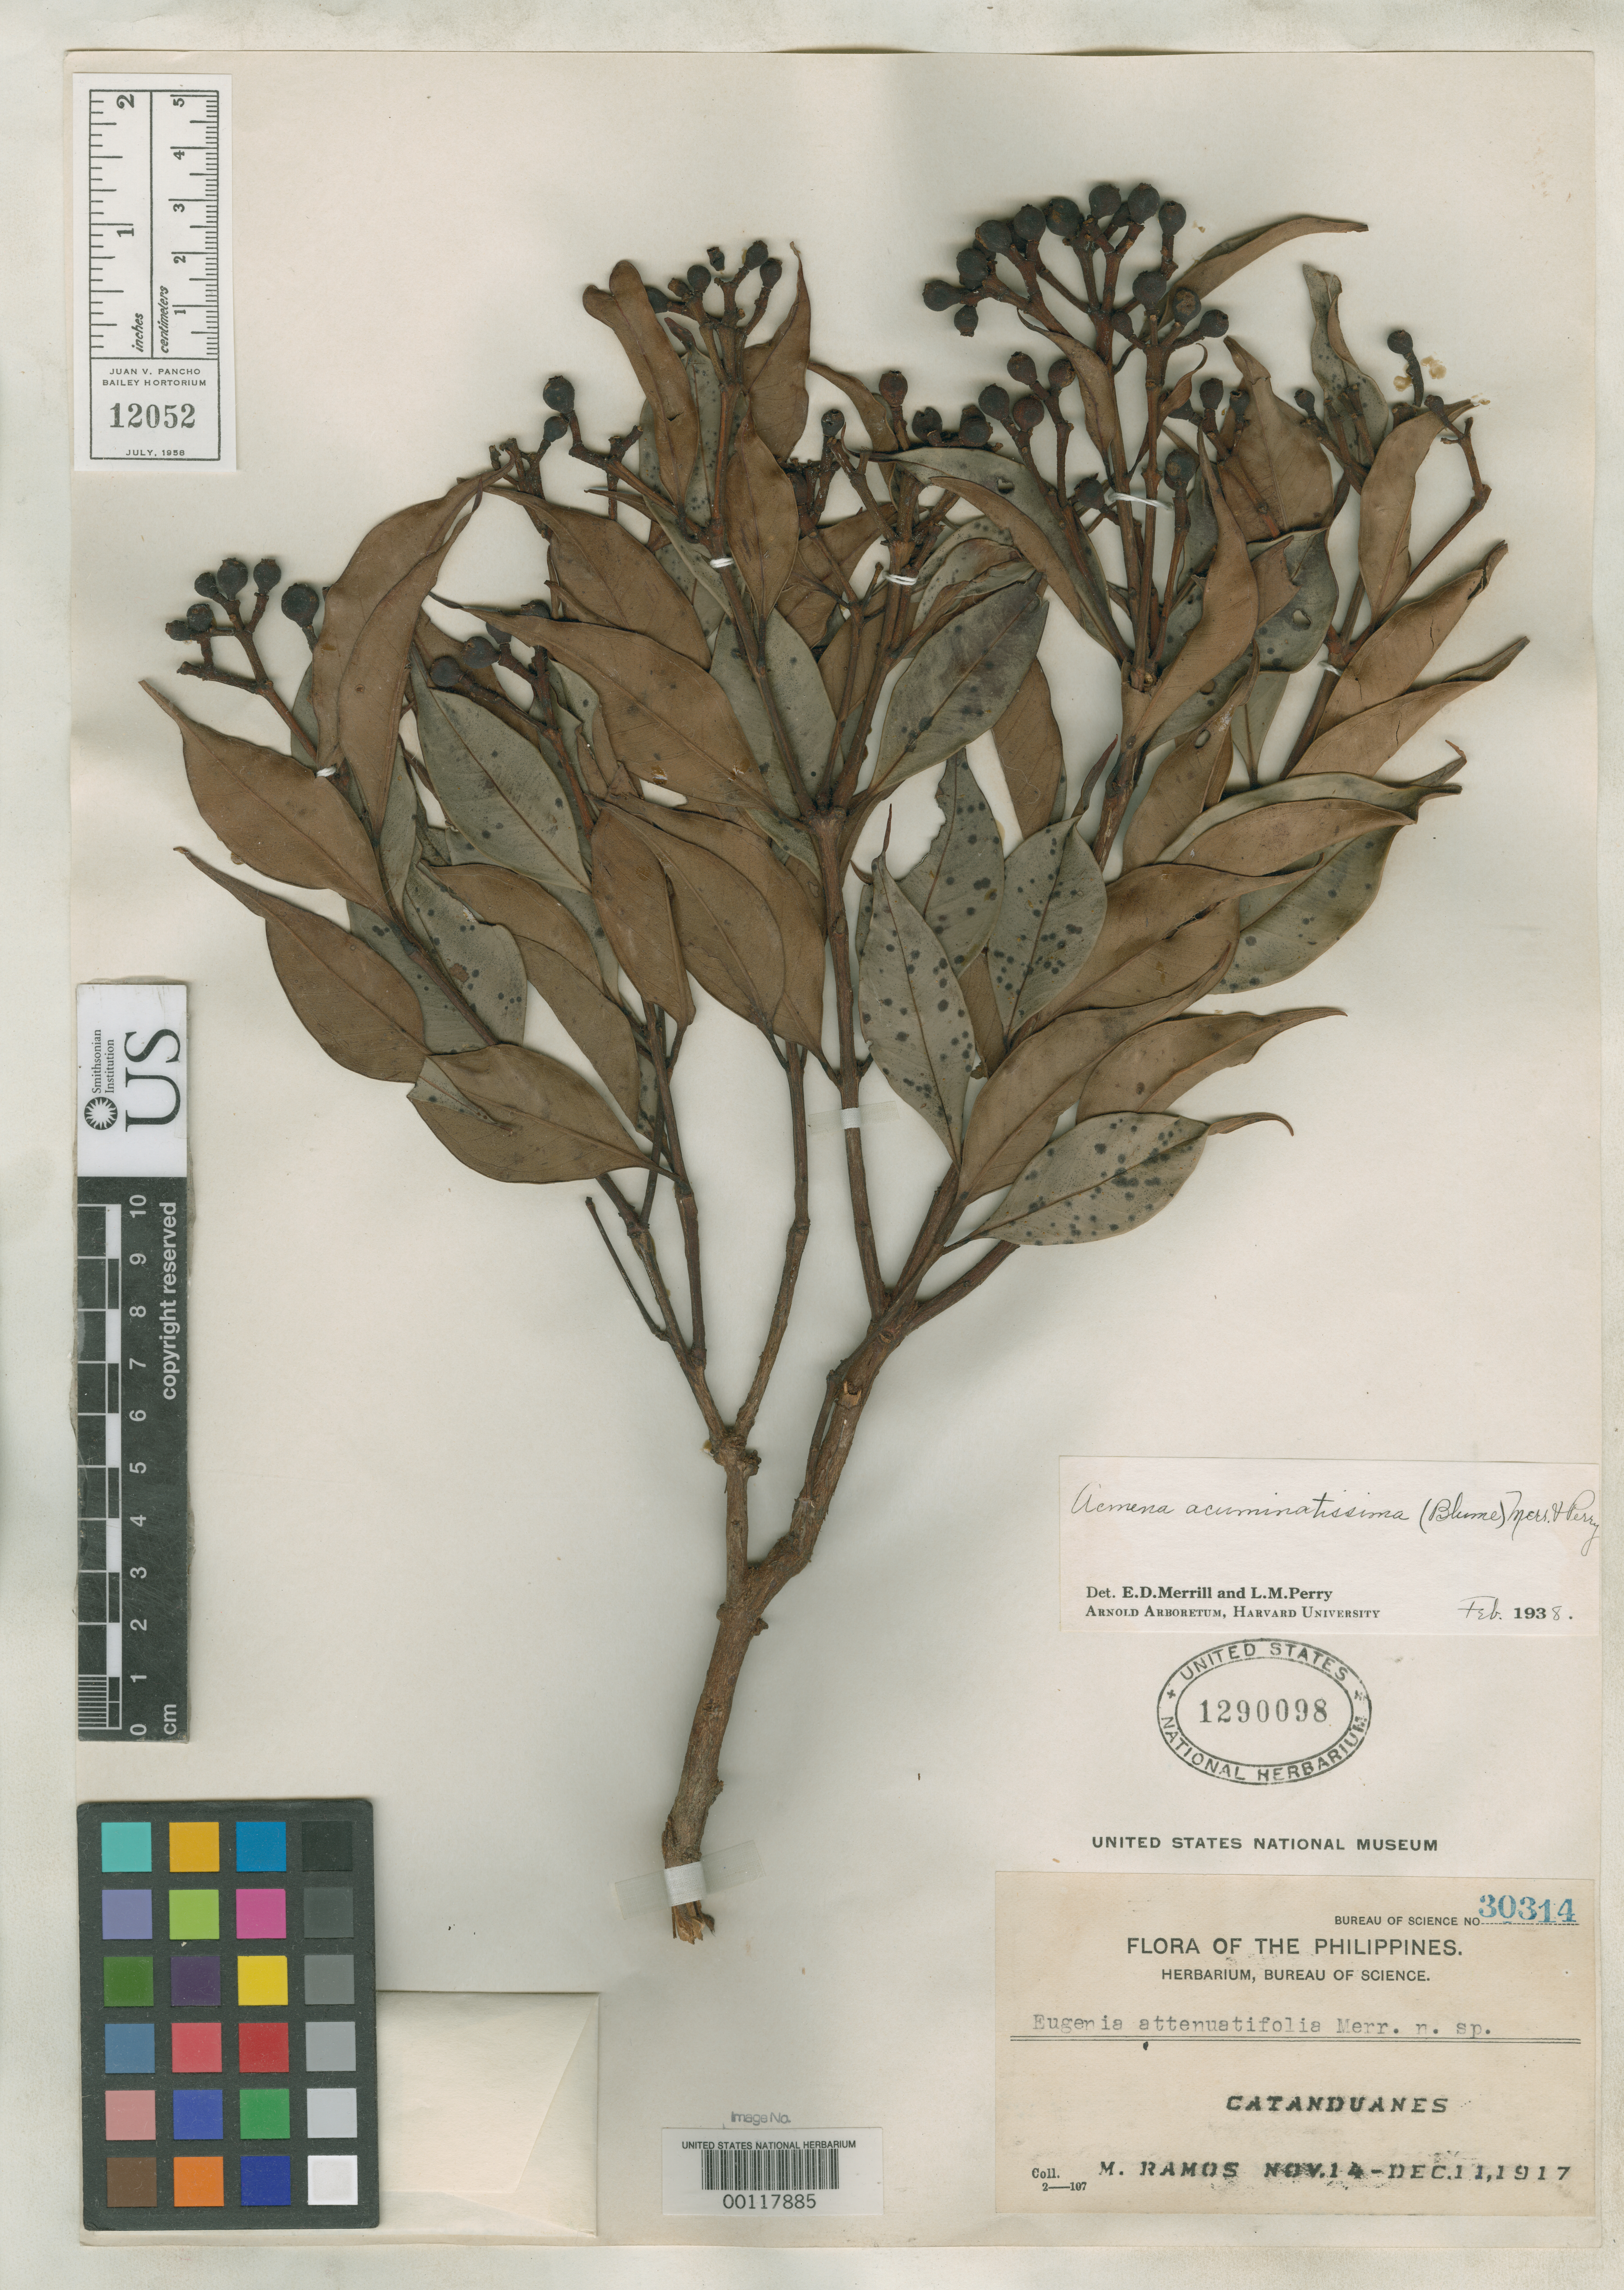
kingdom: Plantae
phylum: Tracheophyta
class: Magnoliopsida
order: Myrtales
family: Myrtaceae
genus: Eugenia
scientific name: Eugenia attenuatifolia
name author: Merr.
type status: Isotype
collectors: M. Ramos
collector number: Bur. Sci. 30314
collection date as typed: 14 Nov 1917 to 11 Dec 1917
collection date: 1917-11-14/1917-12-11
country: Philippines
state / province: Bicol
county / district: Catanduanes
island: Catanduanes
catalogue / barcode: US 1290098